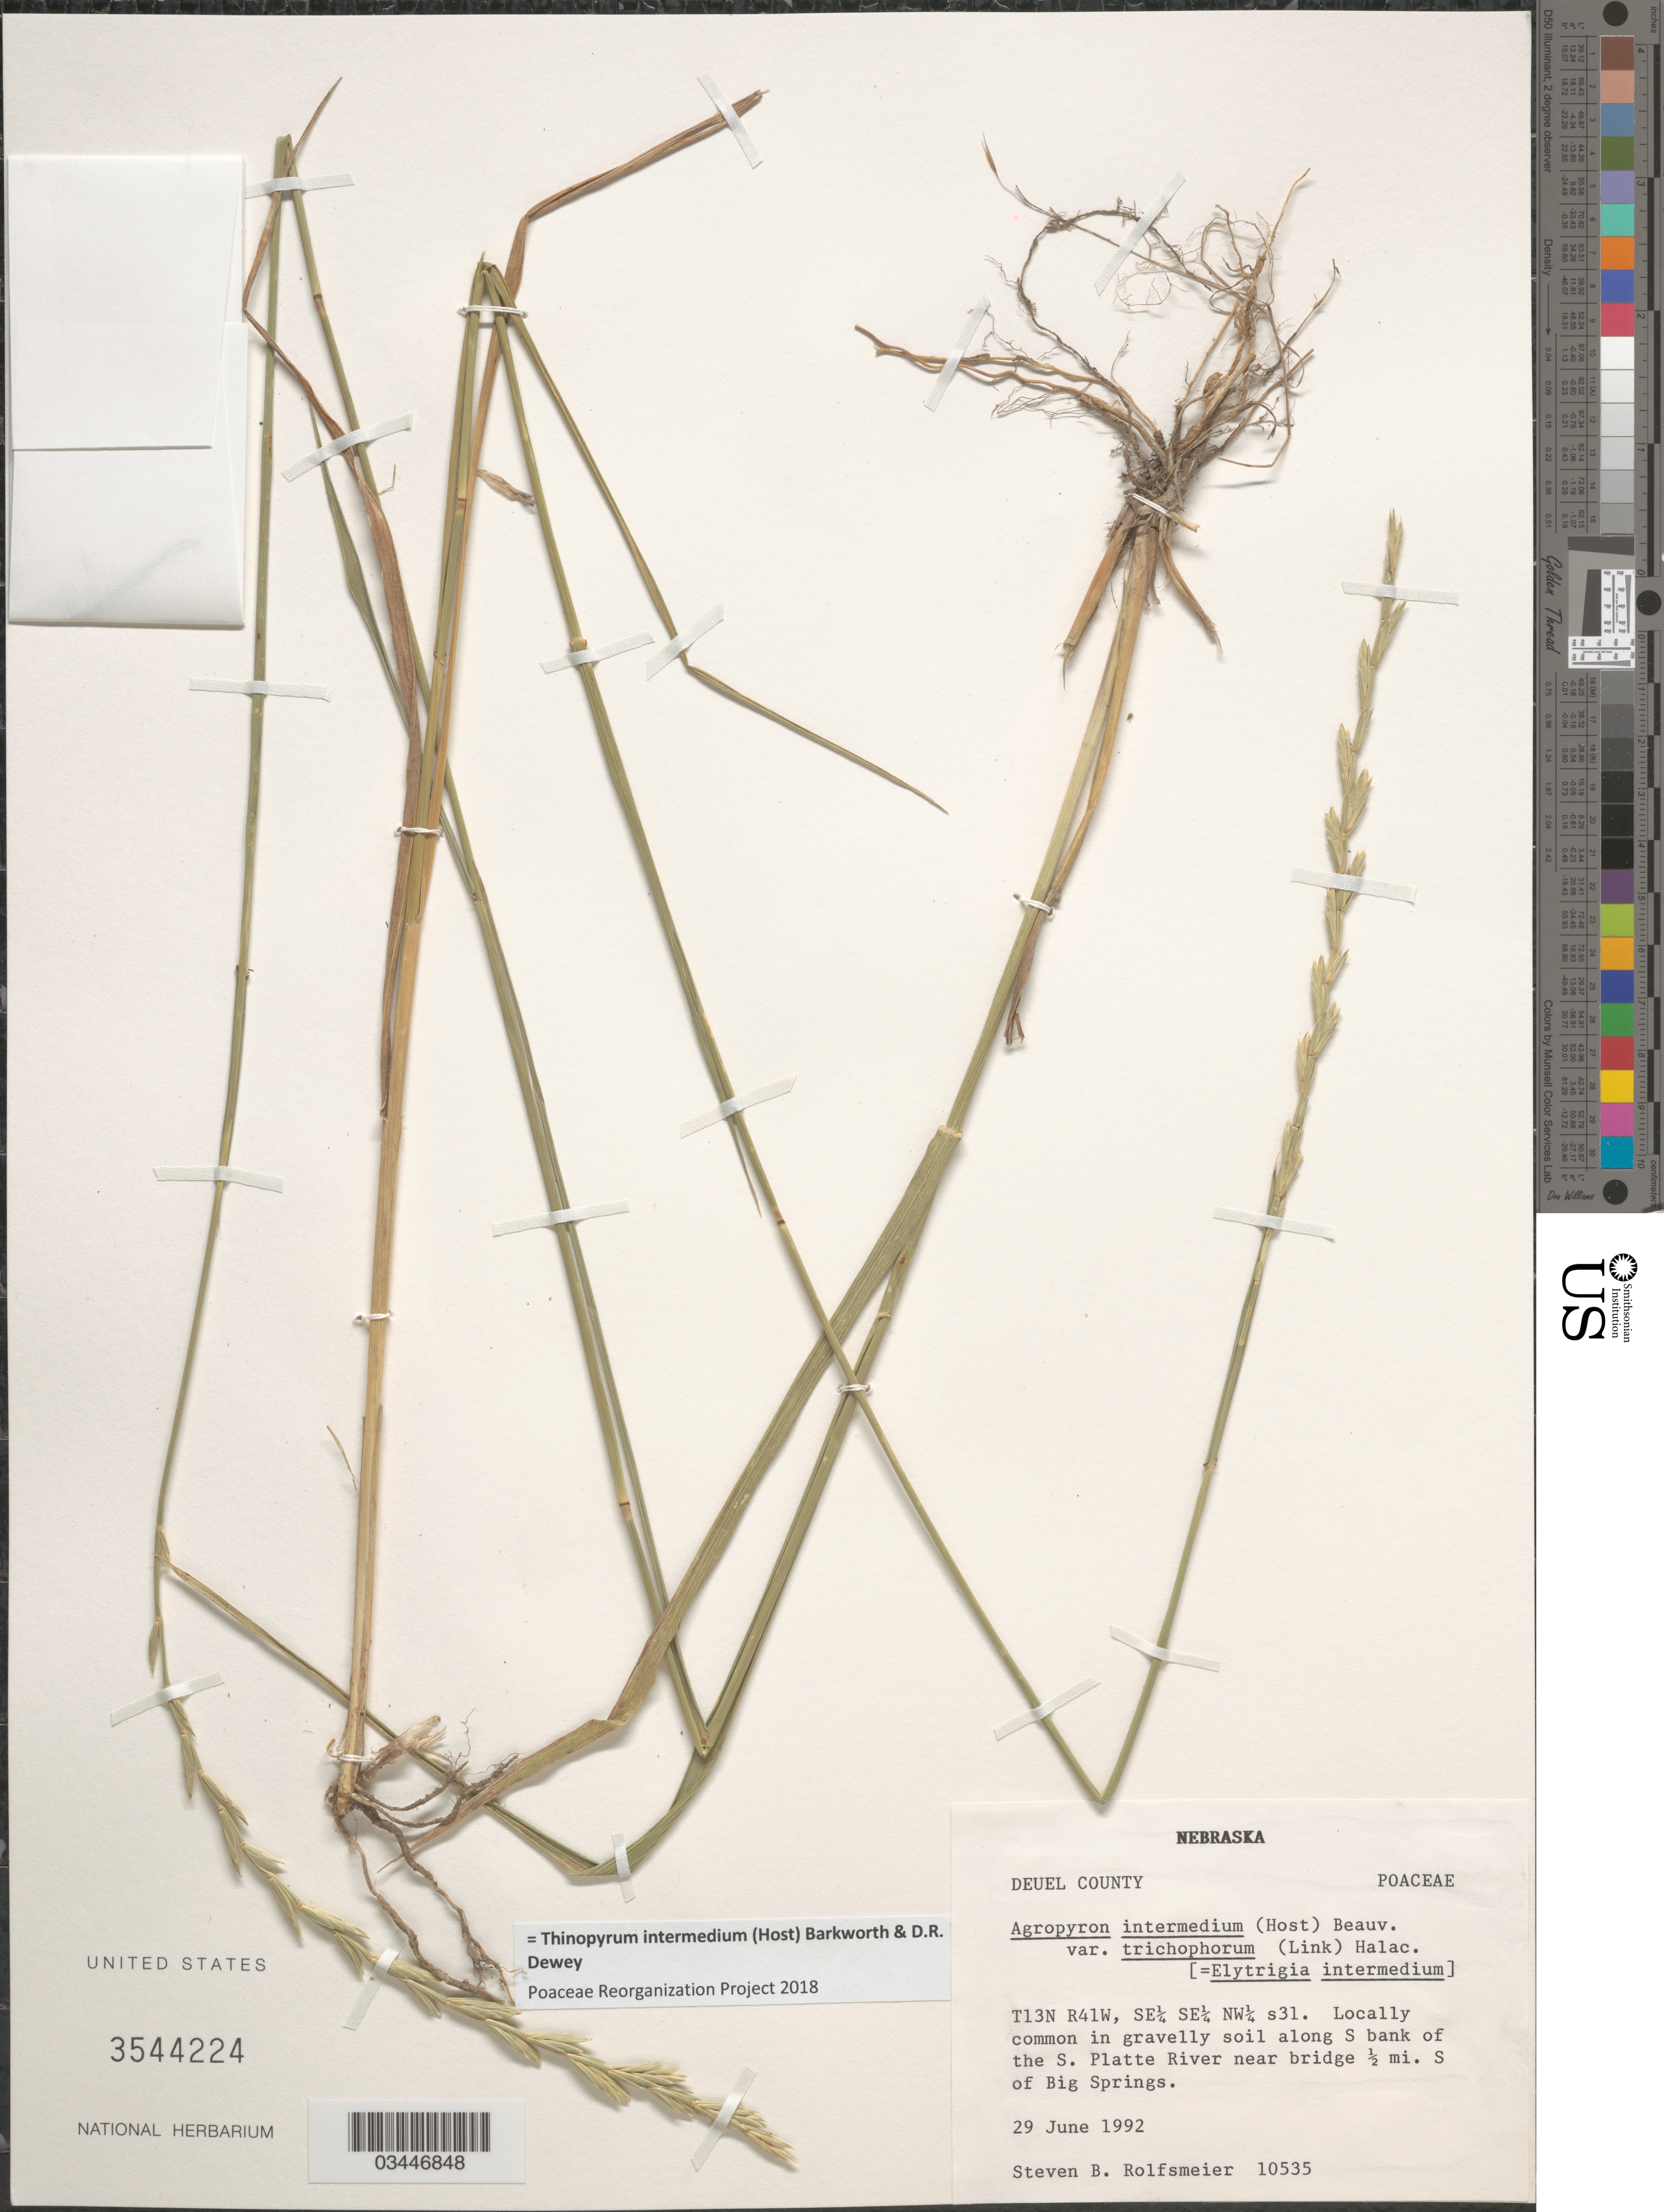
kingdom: Plantae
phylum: Tracheophyta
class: Liliopsida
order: Poales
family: Poaceae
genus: Aegilops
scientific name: Aegilops sp.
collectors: S. Rolfsmeier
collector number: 10535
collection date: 1992-06-29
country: United States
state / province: Nebraska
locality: Deuel County. T13N R41W, SE¼ SE¼ NW¼ s31. Locally common in gravelly soil along S bank of the S. Platte River near bridge ½ mi. S. of Big Springs.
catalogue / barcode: US 3544224